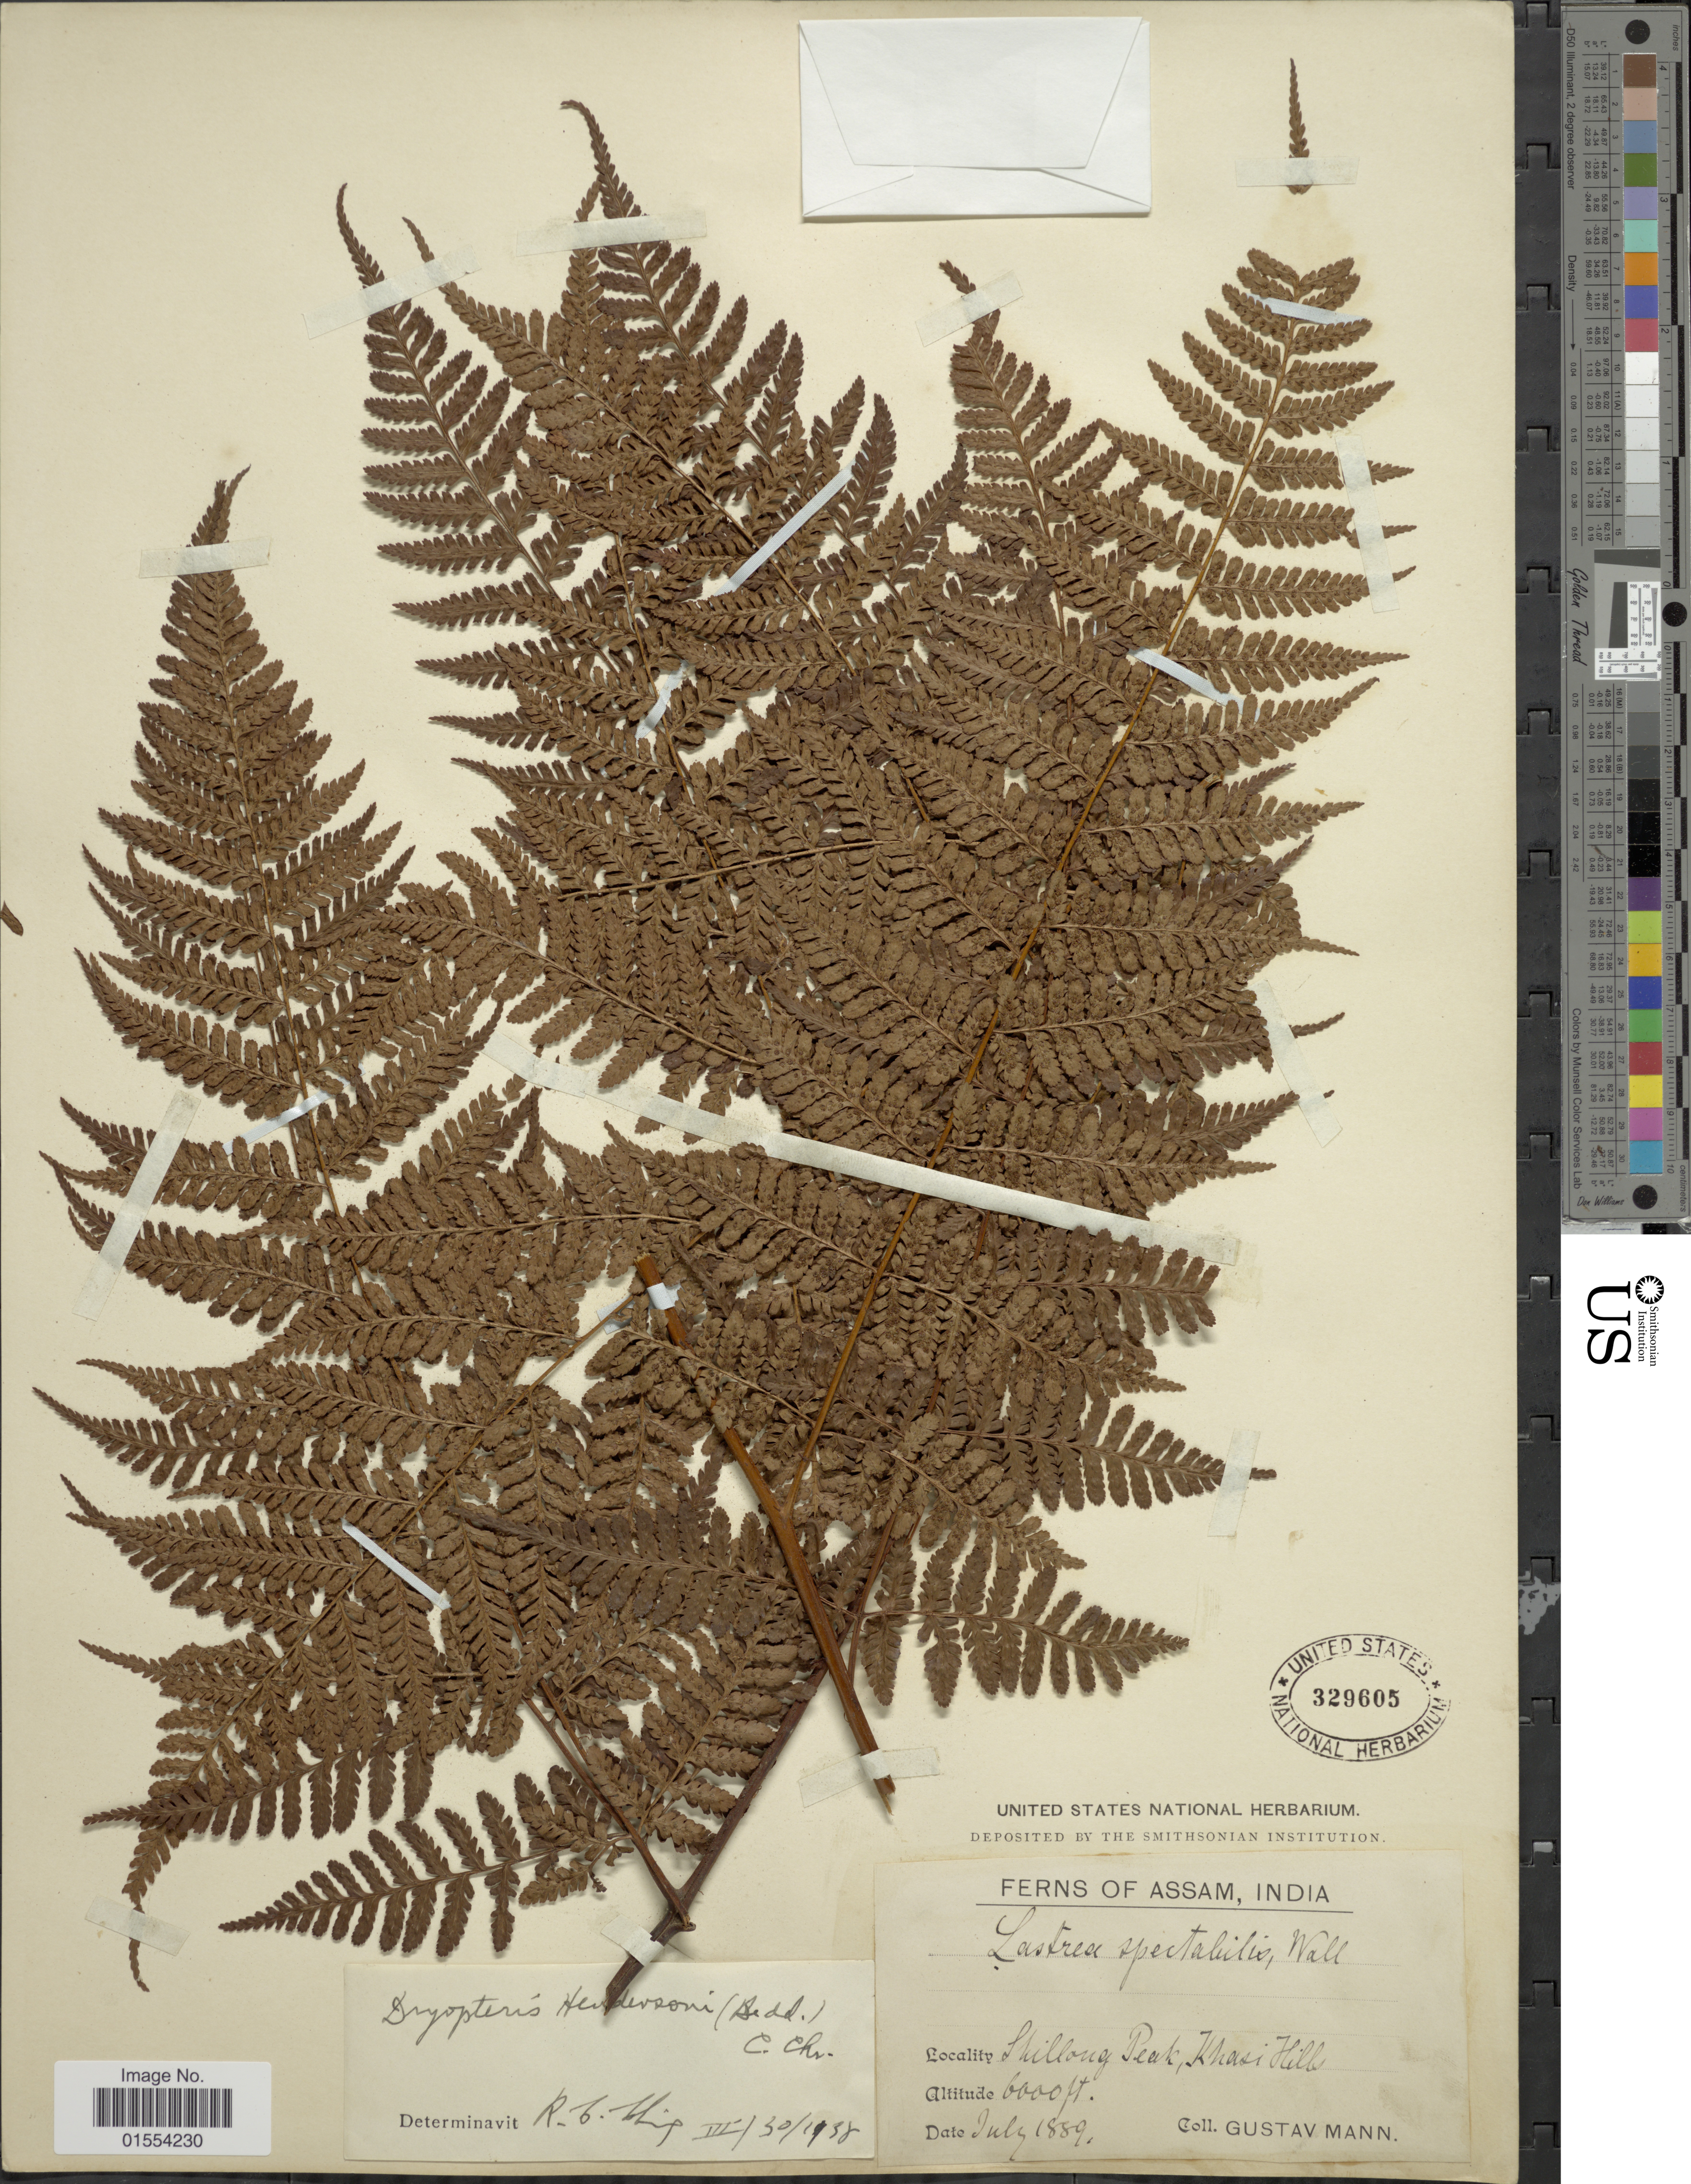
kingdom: Plantae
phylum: Tracheophyta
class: Polypodiopsida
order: Polypodiales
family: Dryopteridaceae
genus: Dryopteris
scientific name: Dryopteris hendersonii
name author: (Bedd.) C. Chr.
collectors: G. Mann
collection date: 1889-07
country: India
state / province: Meghalaya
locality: Assam, India. Shillong Park, Khasi Hills.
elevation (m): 1829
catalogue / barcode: US 329605